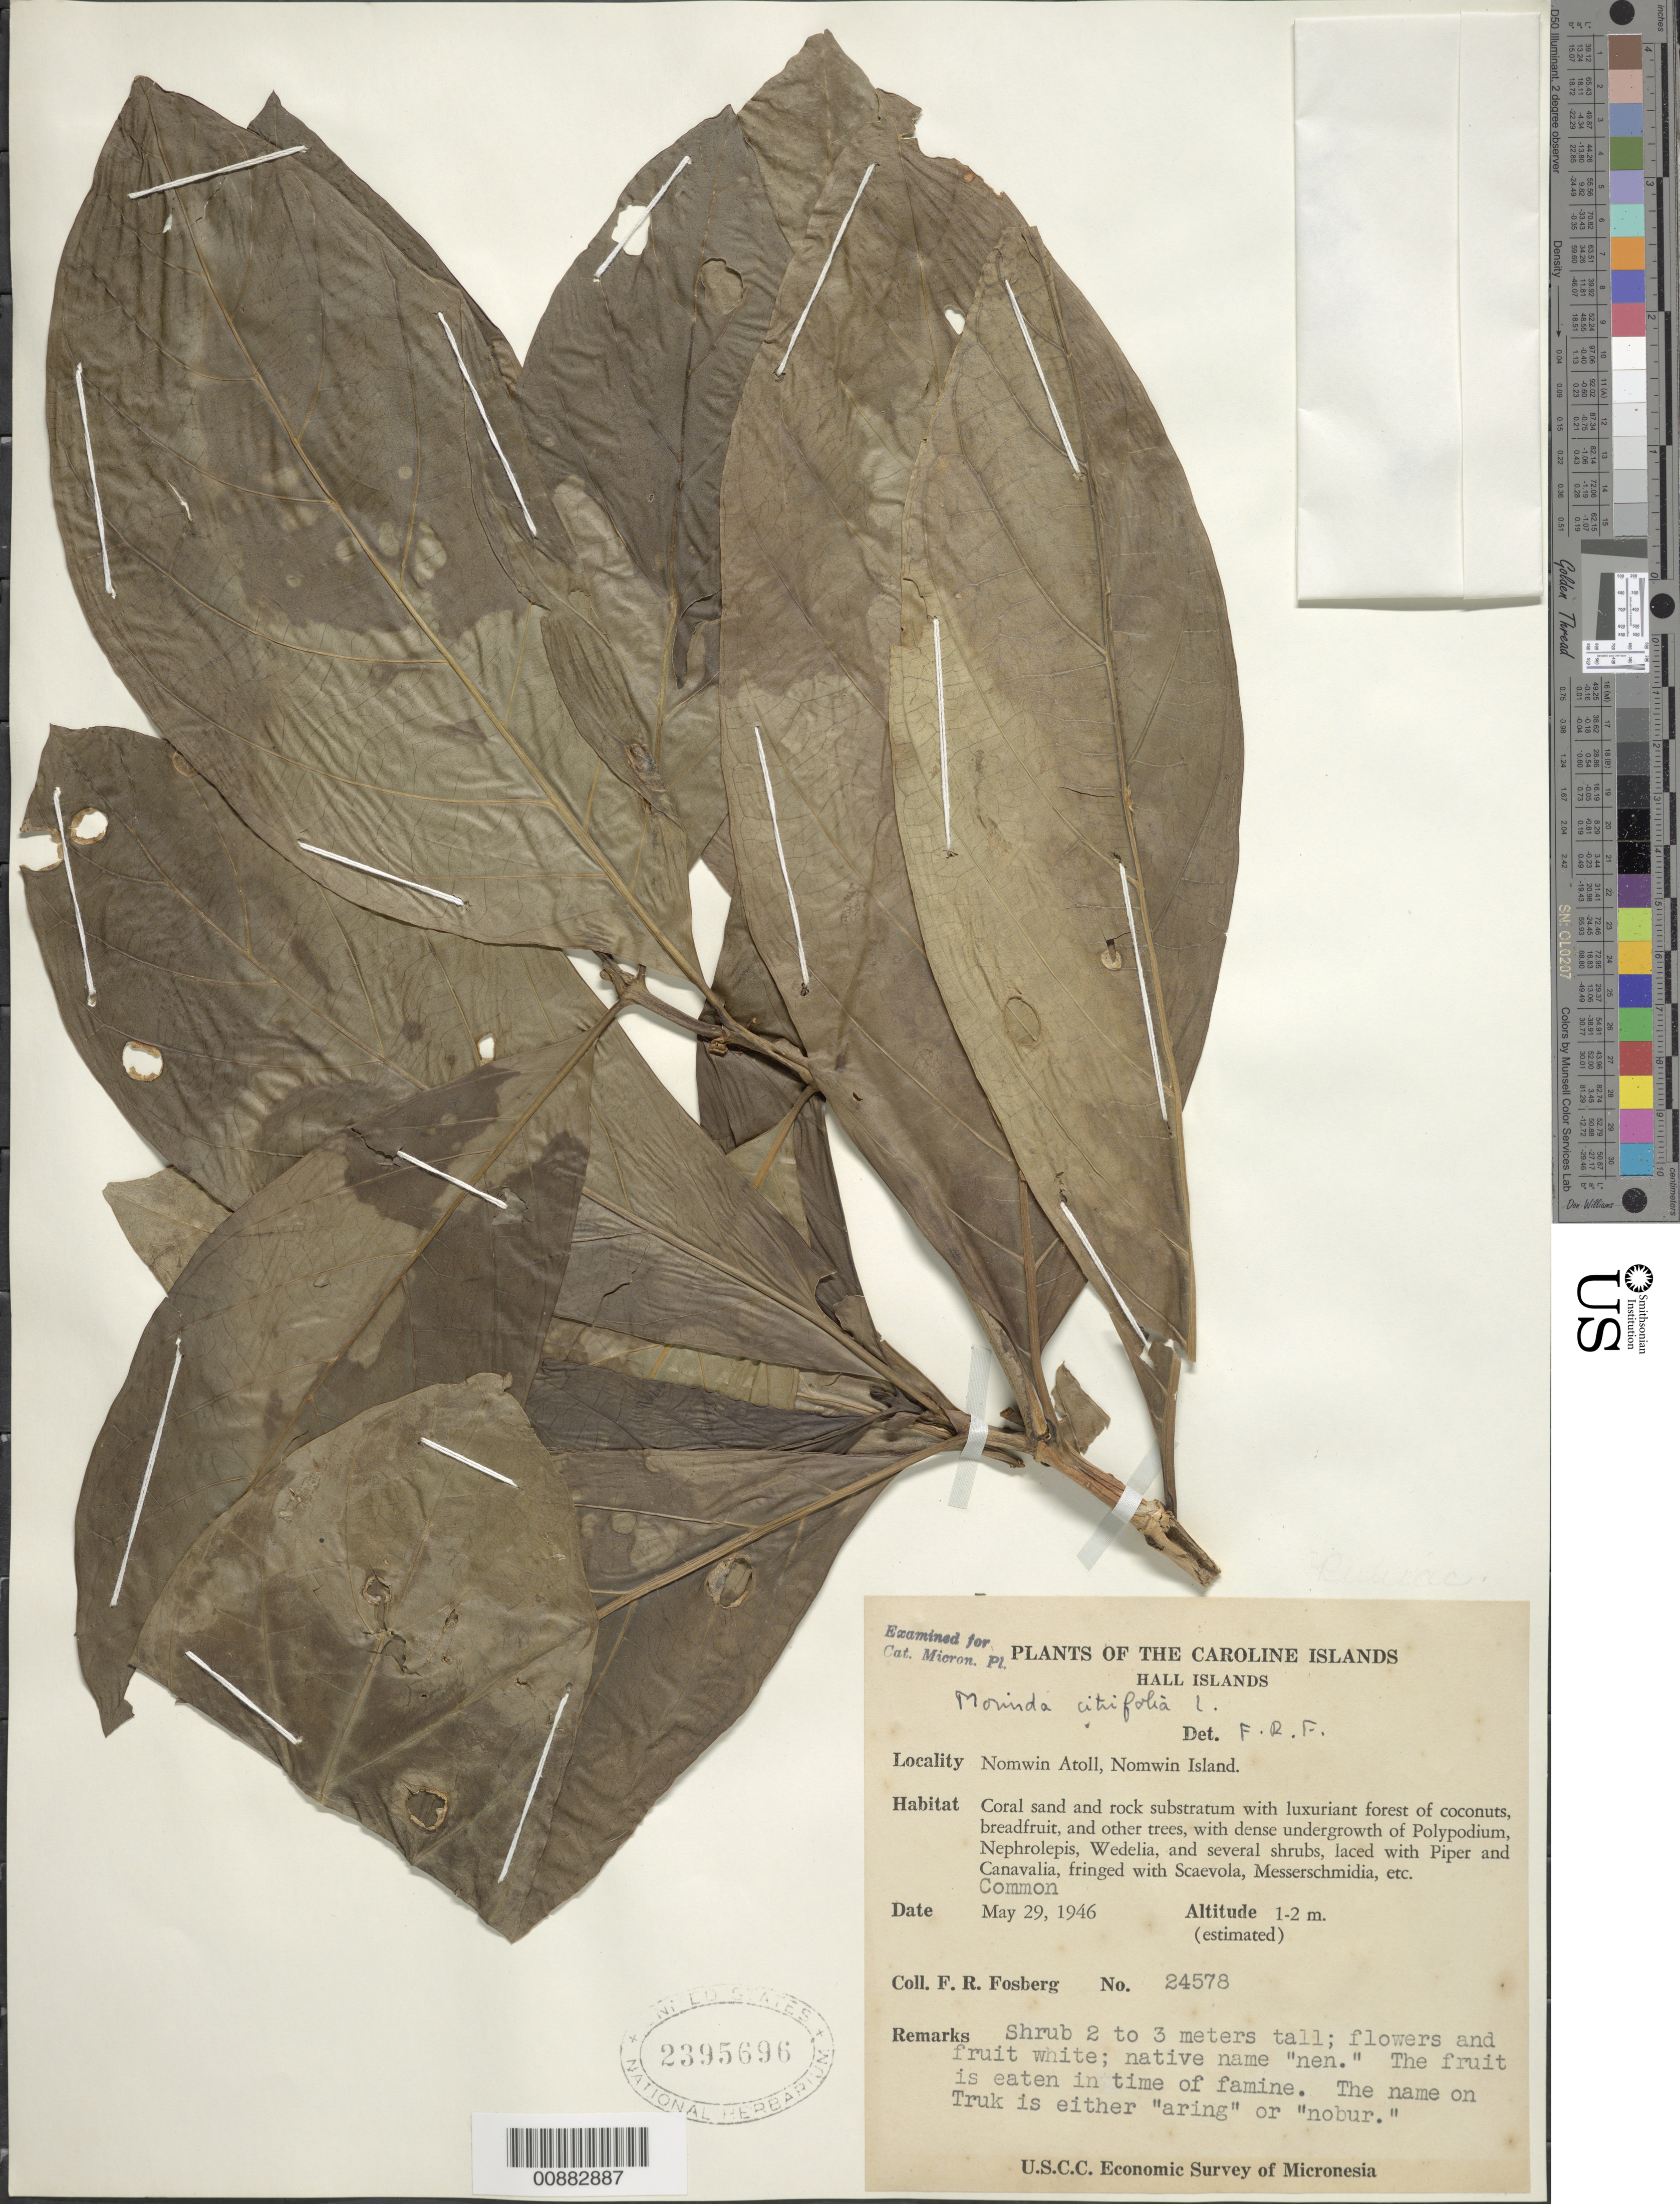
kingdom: Plantae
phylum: Tracheophyta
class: Magnoliopsida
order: Gentianales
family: Rubiaceae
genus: Morinda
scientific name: Morinda citrifolia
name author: L.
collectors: F. R. Fosberg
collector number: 24578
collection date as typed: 29 May 1946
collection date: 1946-05-29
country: Micronesia, Federated States of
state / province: Truk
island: Nomwin Atoll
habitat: Coral sand and rock substratum w luxuriant forest of coconuts, breadfruit and other trees with dense undergrowth of shrubs.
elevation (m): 1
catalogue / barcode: US 2395696